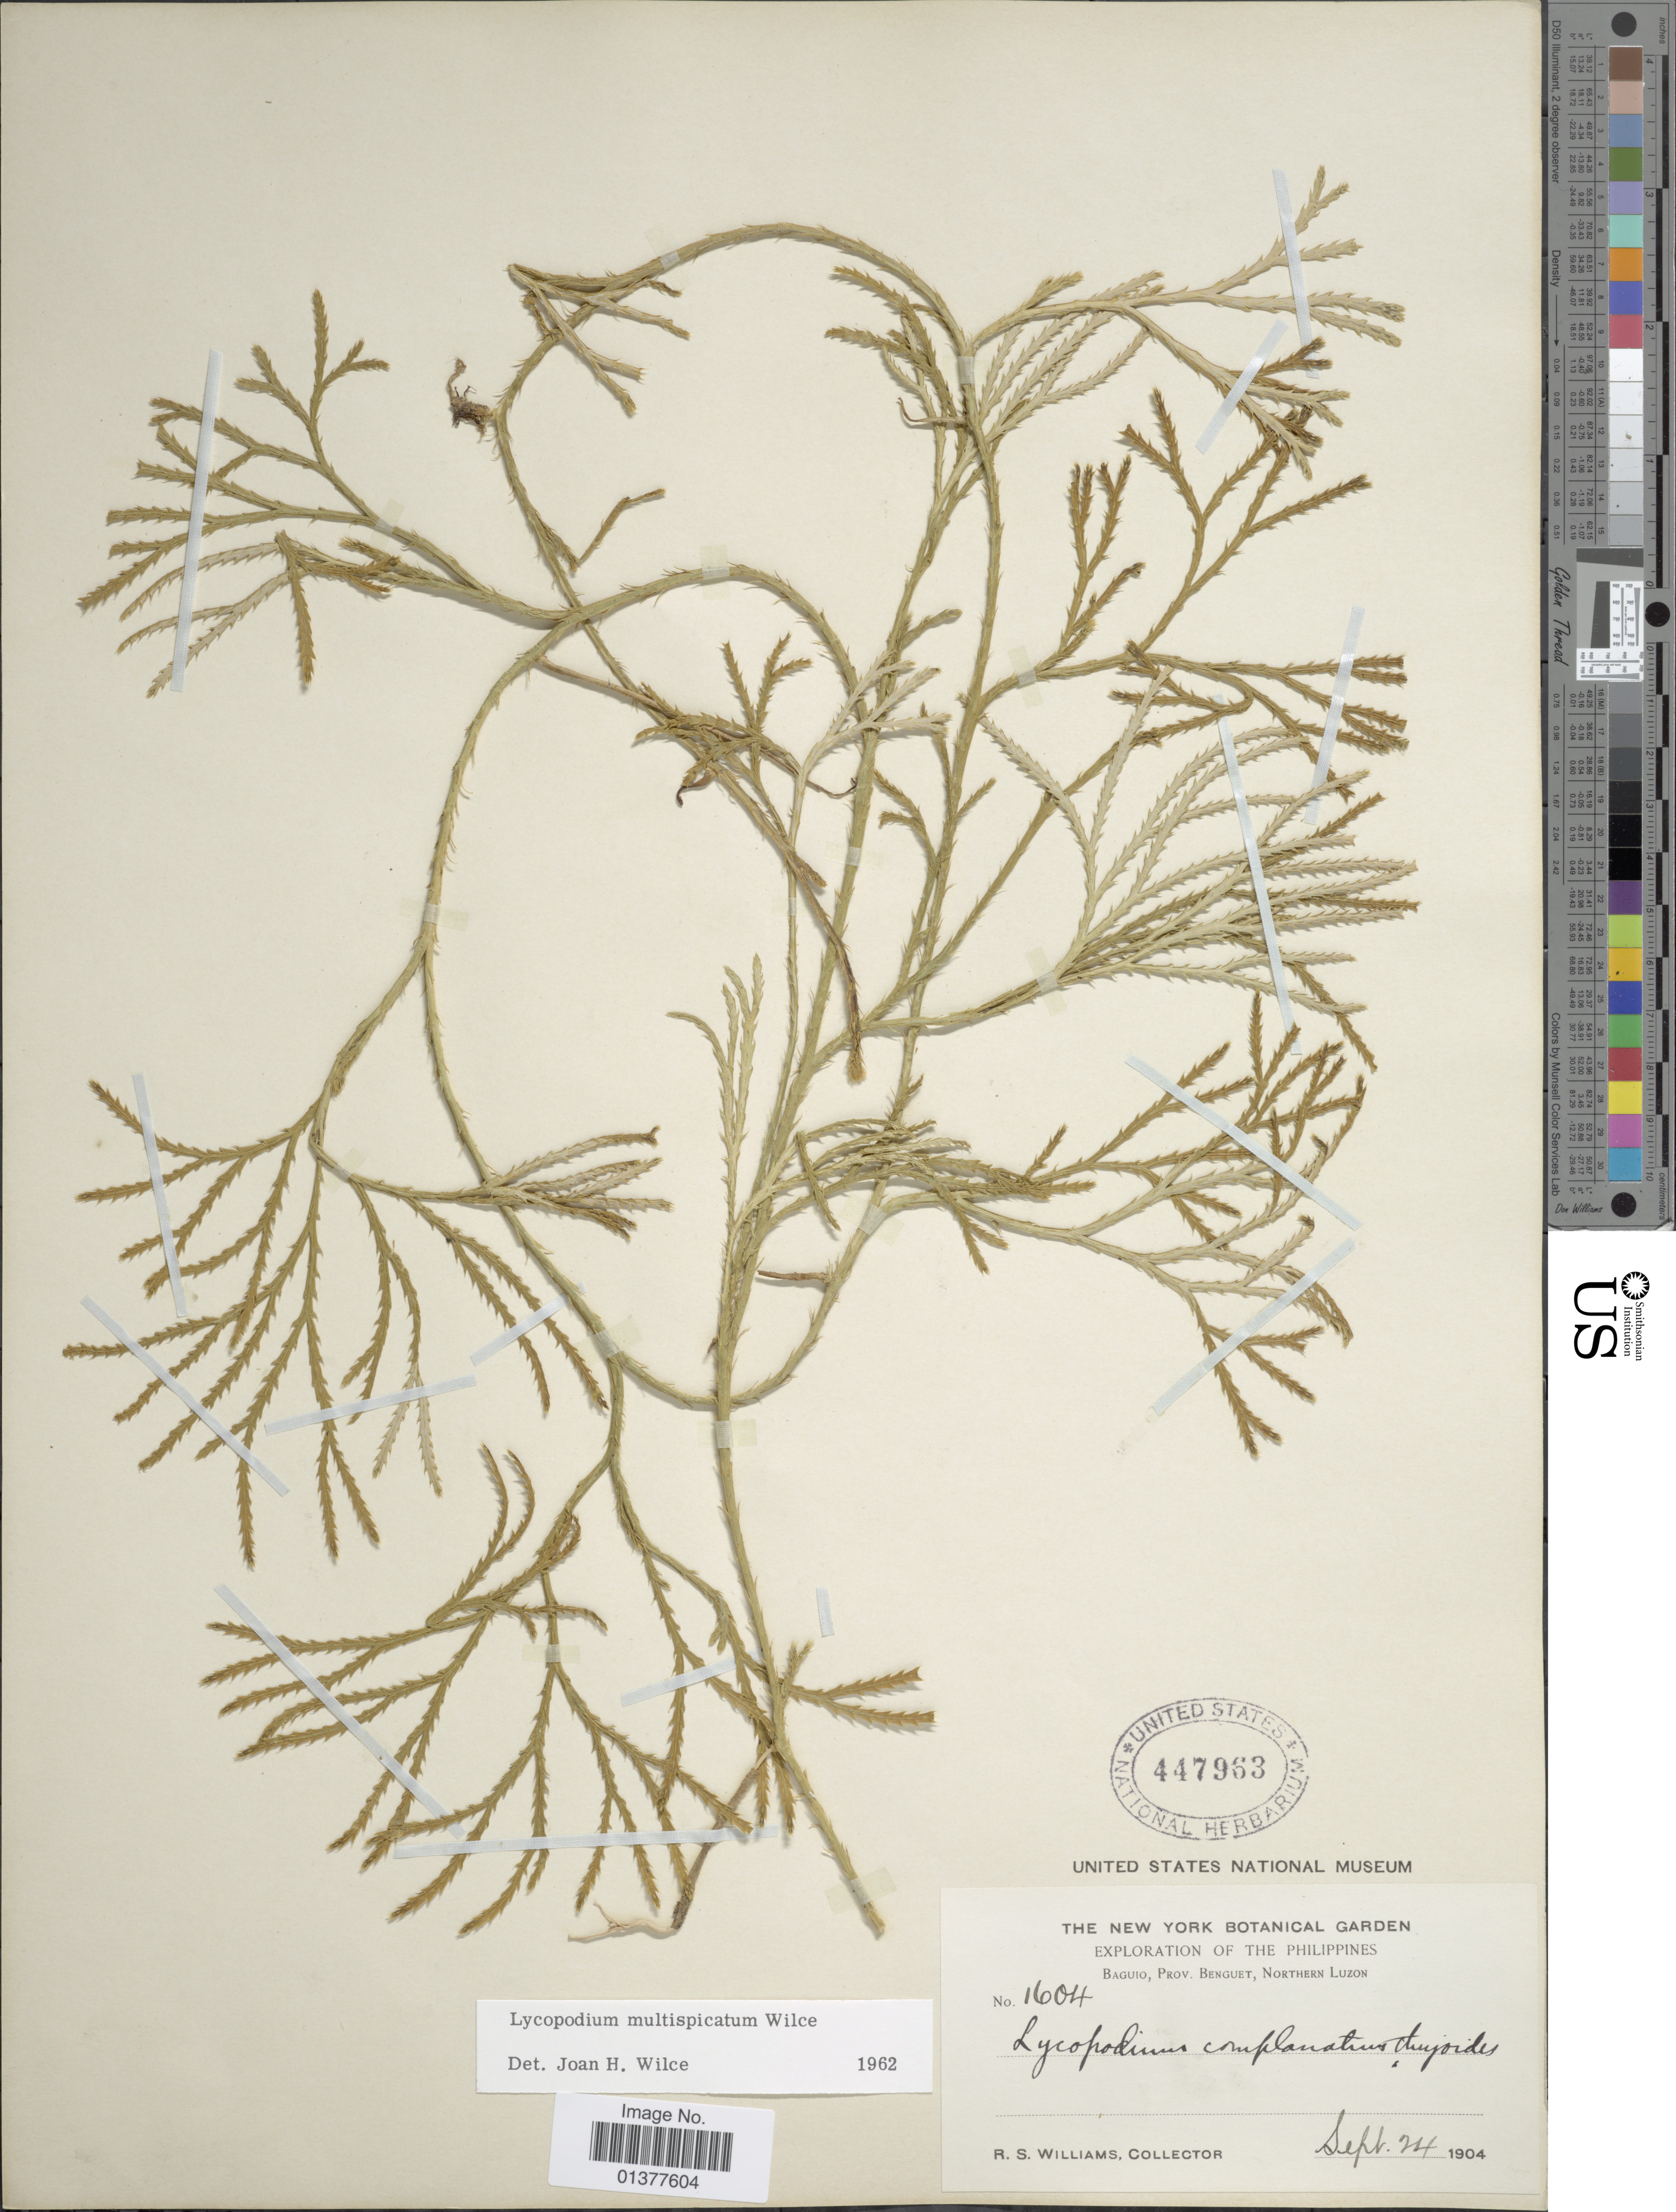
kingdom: Plantae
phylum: Tracheophyta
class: Lycopodiopsida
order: Lycopodiales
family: Lycopodiaceae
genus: Diphasiastrum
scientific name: Diphasiastrum multispicatum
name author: (J.H. Wilce) Holub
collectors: R. S. Williams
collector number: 1604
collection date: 1904-09-24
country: Philippines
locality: Baguio, prov. Benguet, Northern Luzon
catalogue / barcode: US 447963